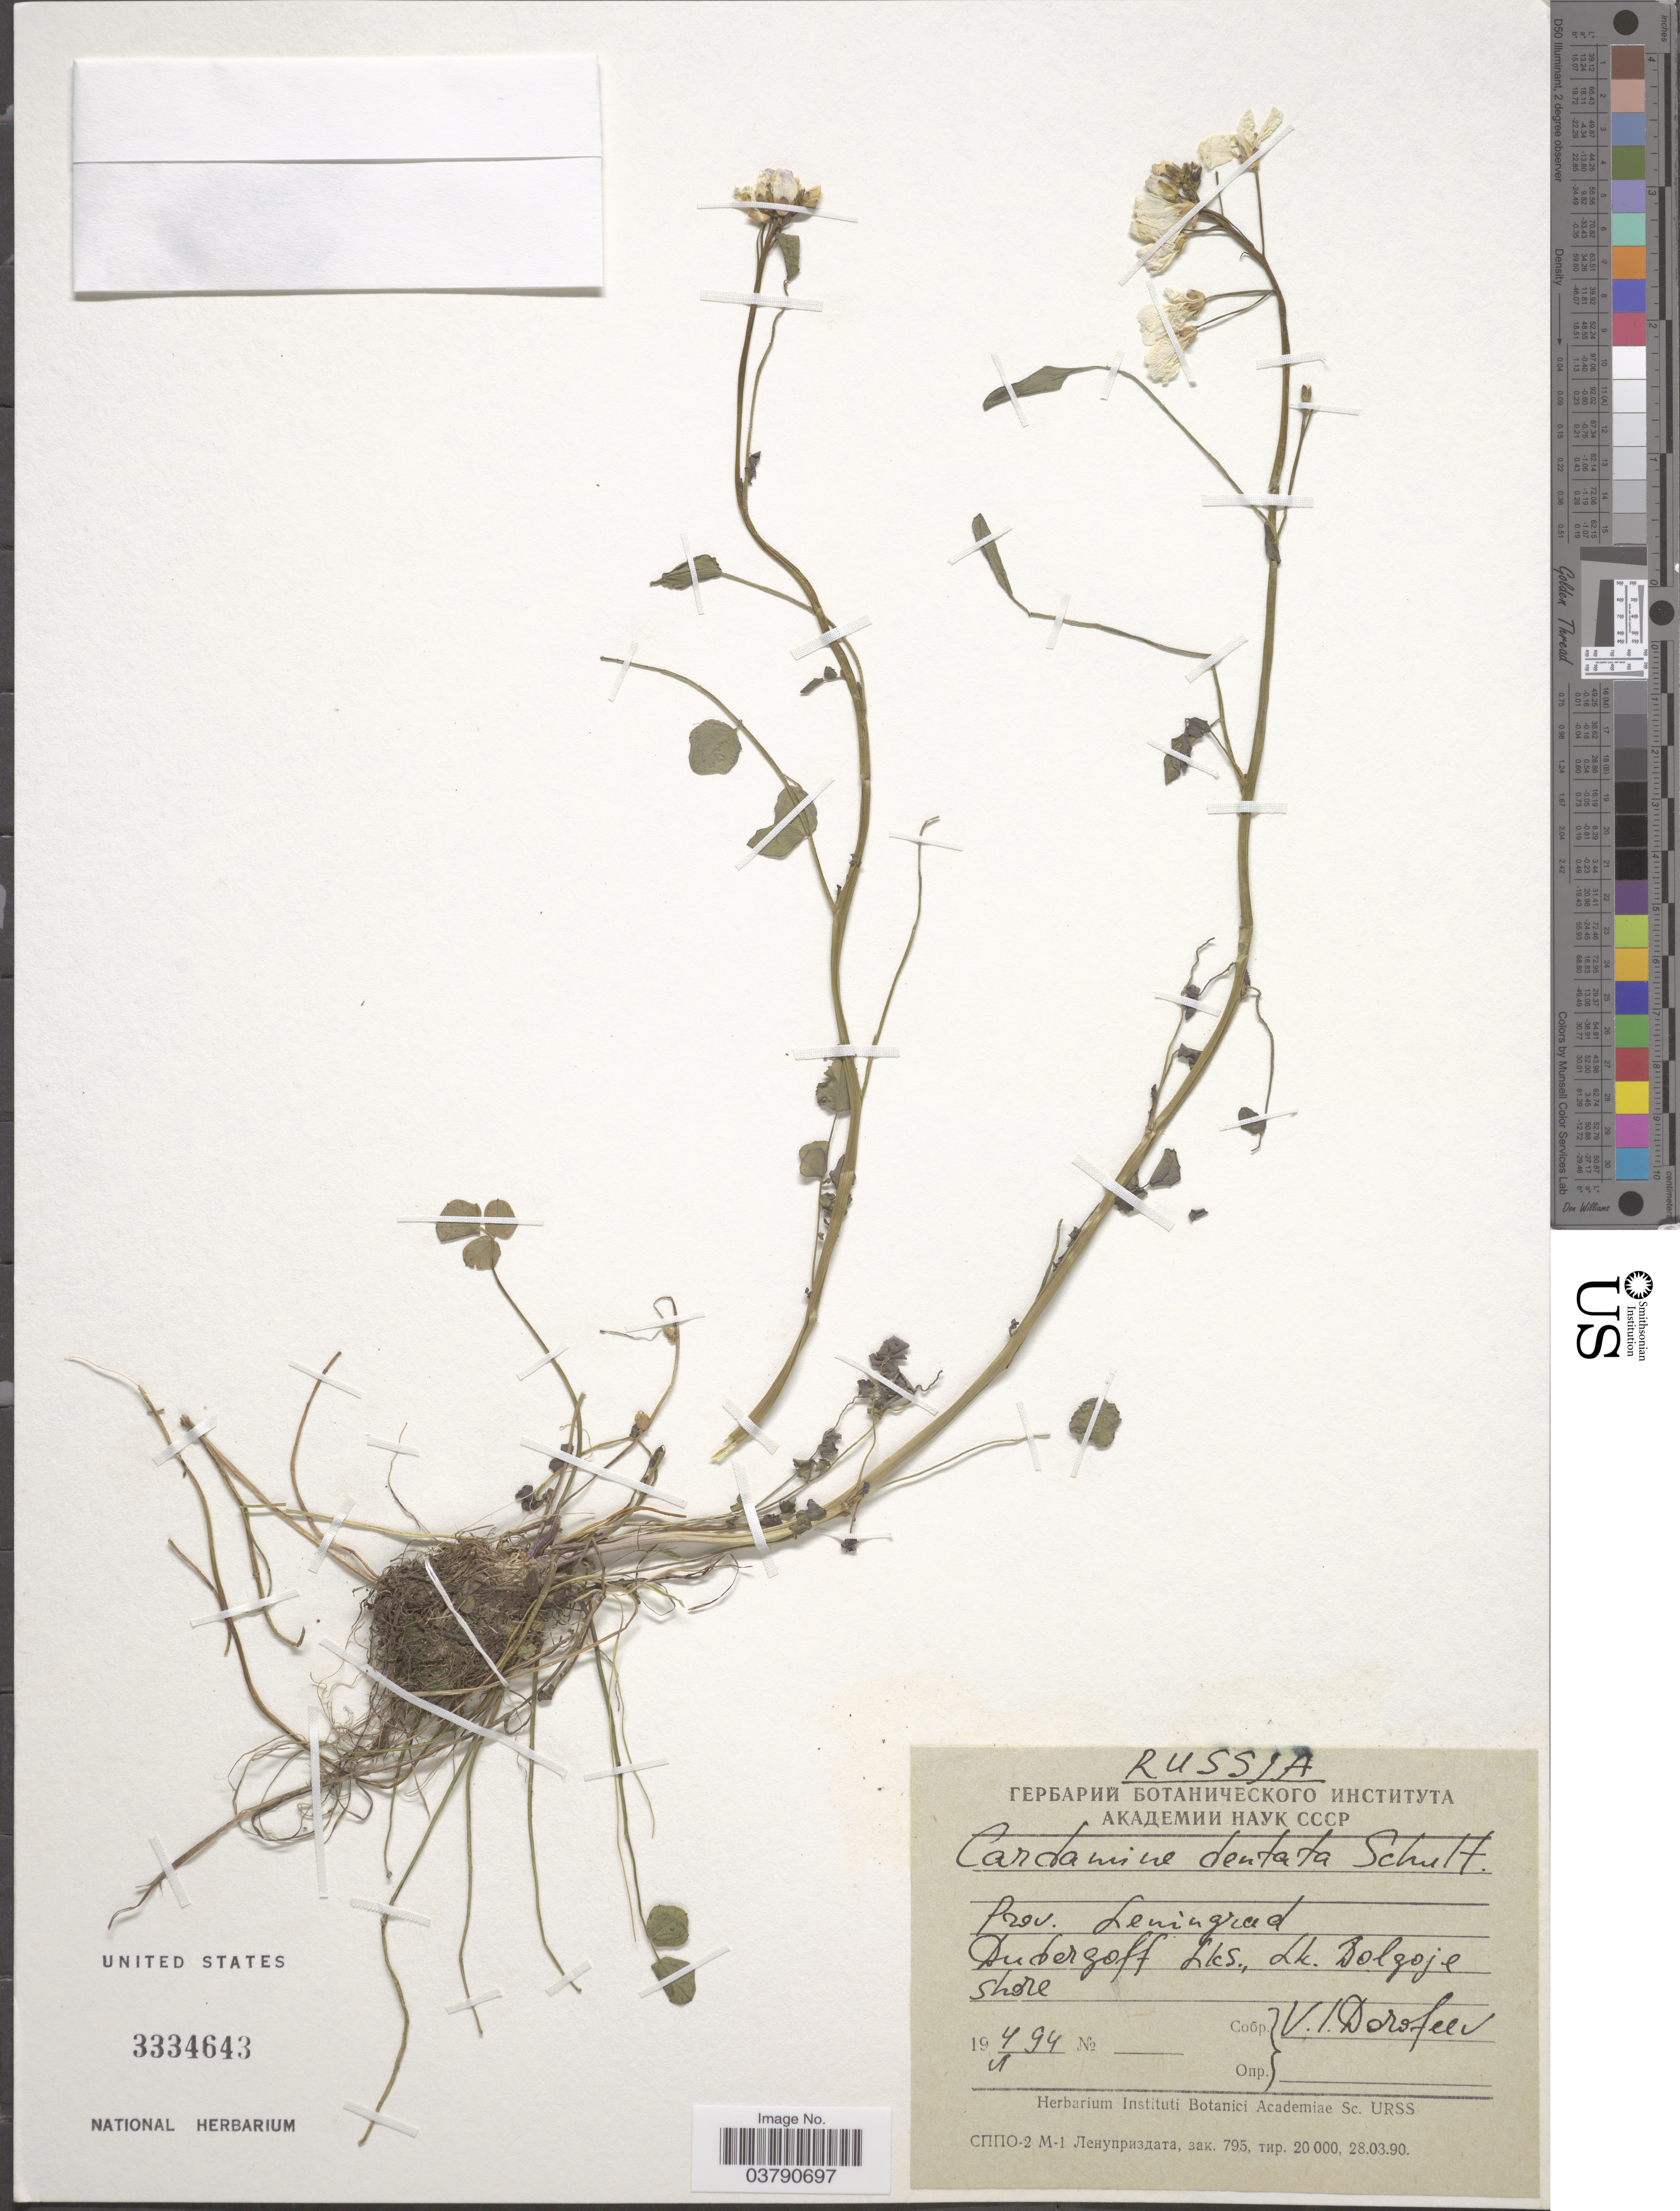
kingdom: Plantae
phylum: Tracheophyta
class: Magnoliopsida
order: Brassicales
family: Brassicaceae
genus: Cardamine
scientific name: Cardamine dentata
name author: Schult.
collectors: V. Dorofeev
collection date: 1994-06-04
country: Russian Federation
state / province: Leningrad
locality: Russja. Prov. Leningrad. Dudergoff (Dudergofka), Lake Dolgoye shore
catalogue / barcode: US 3334643